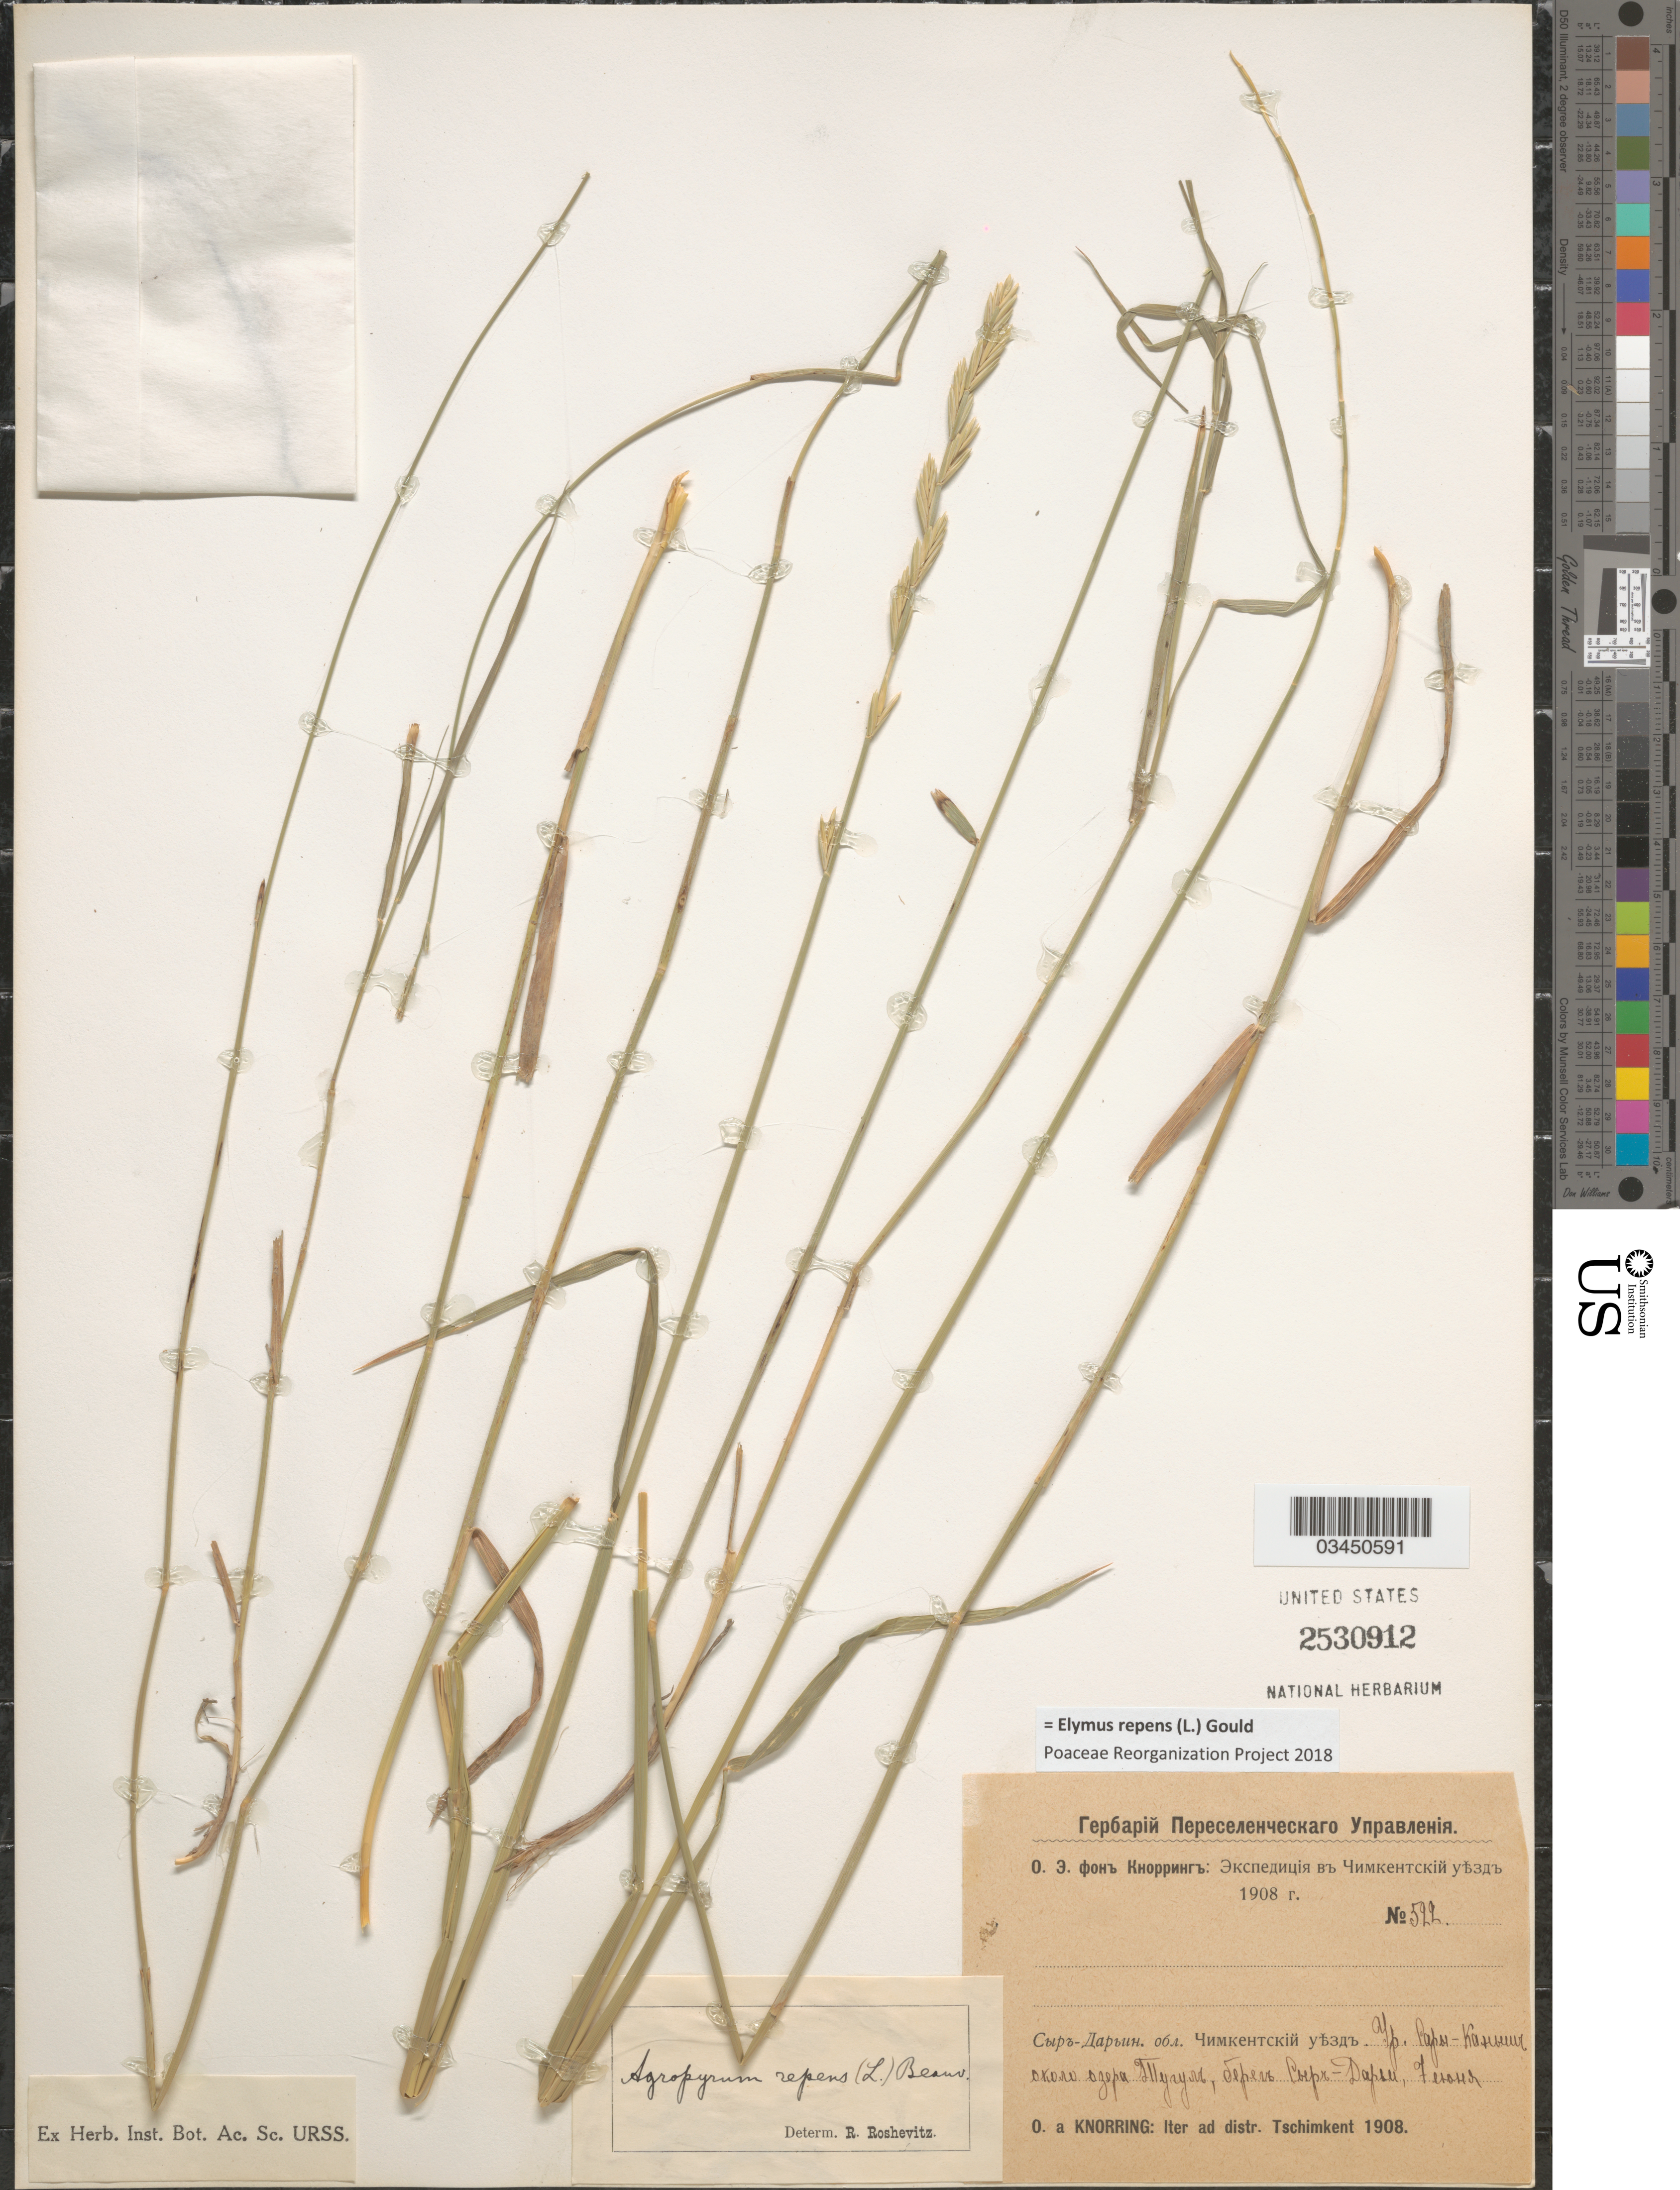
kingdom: Plantae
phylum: Tracheophyta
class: Liliopsida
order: Poales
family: Poaceae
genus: Elymus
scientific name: Elymus repens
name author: (L.) Gould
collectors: O. Knorring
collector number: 522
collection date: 1908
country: Kazakhstan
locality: Iter ad distr. Tschimkent. Sary-Kamysh Mts near lake Tugul, shore of Syr-Darya river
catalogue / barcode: US 2530912